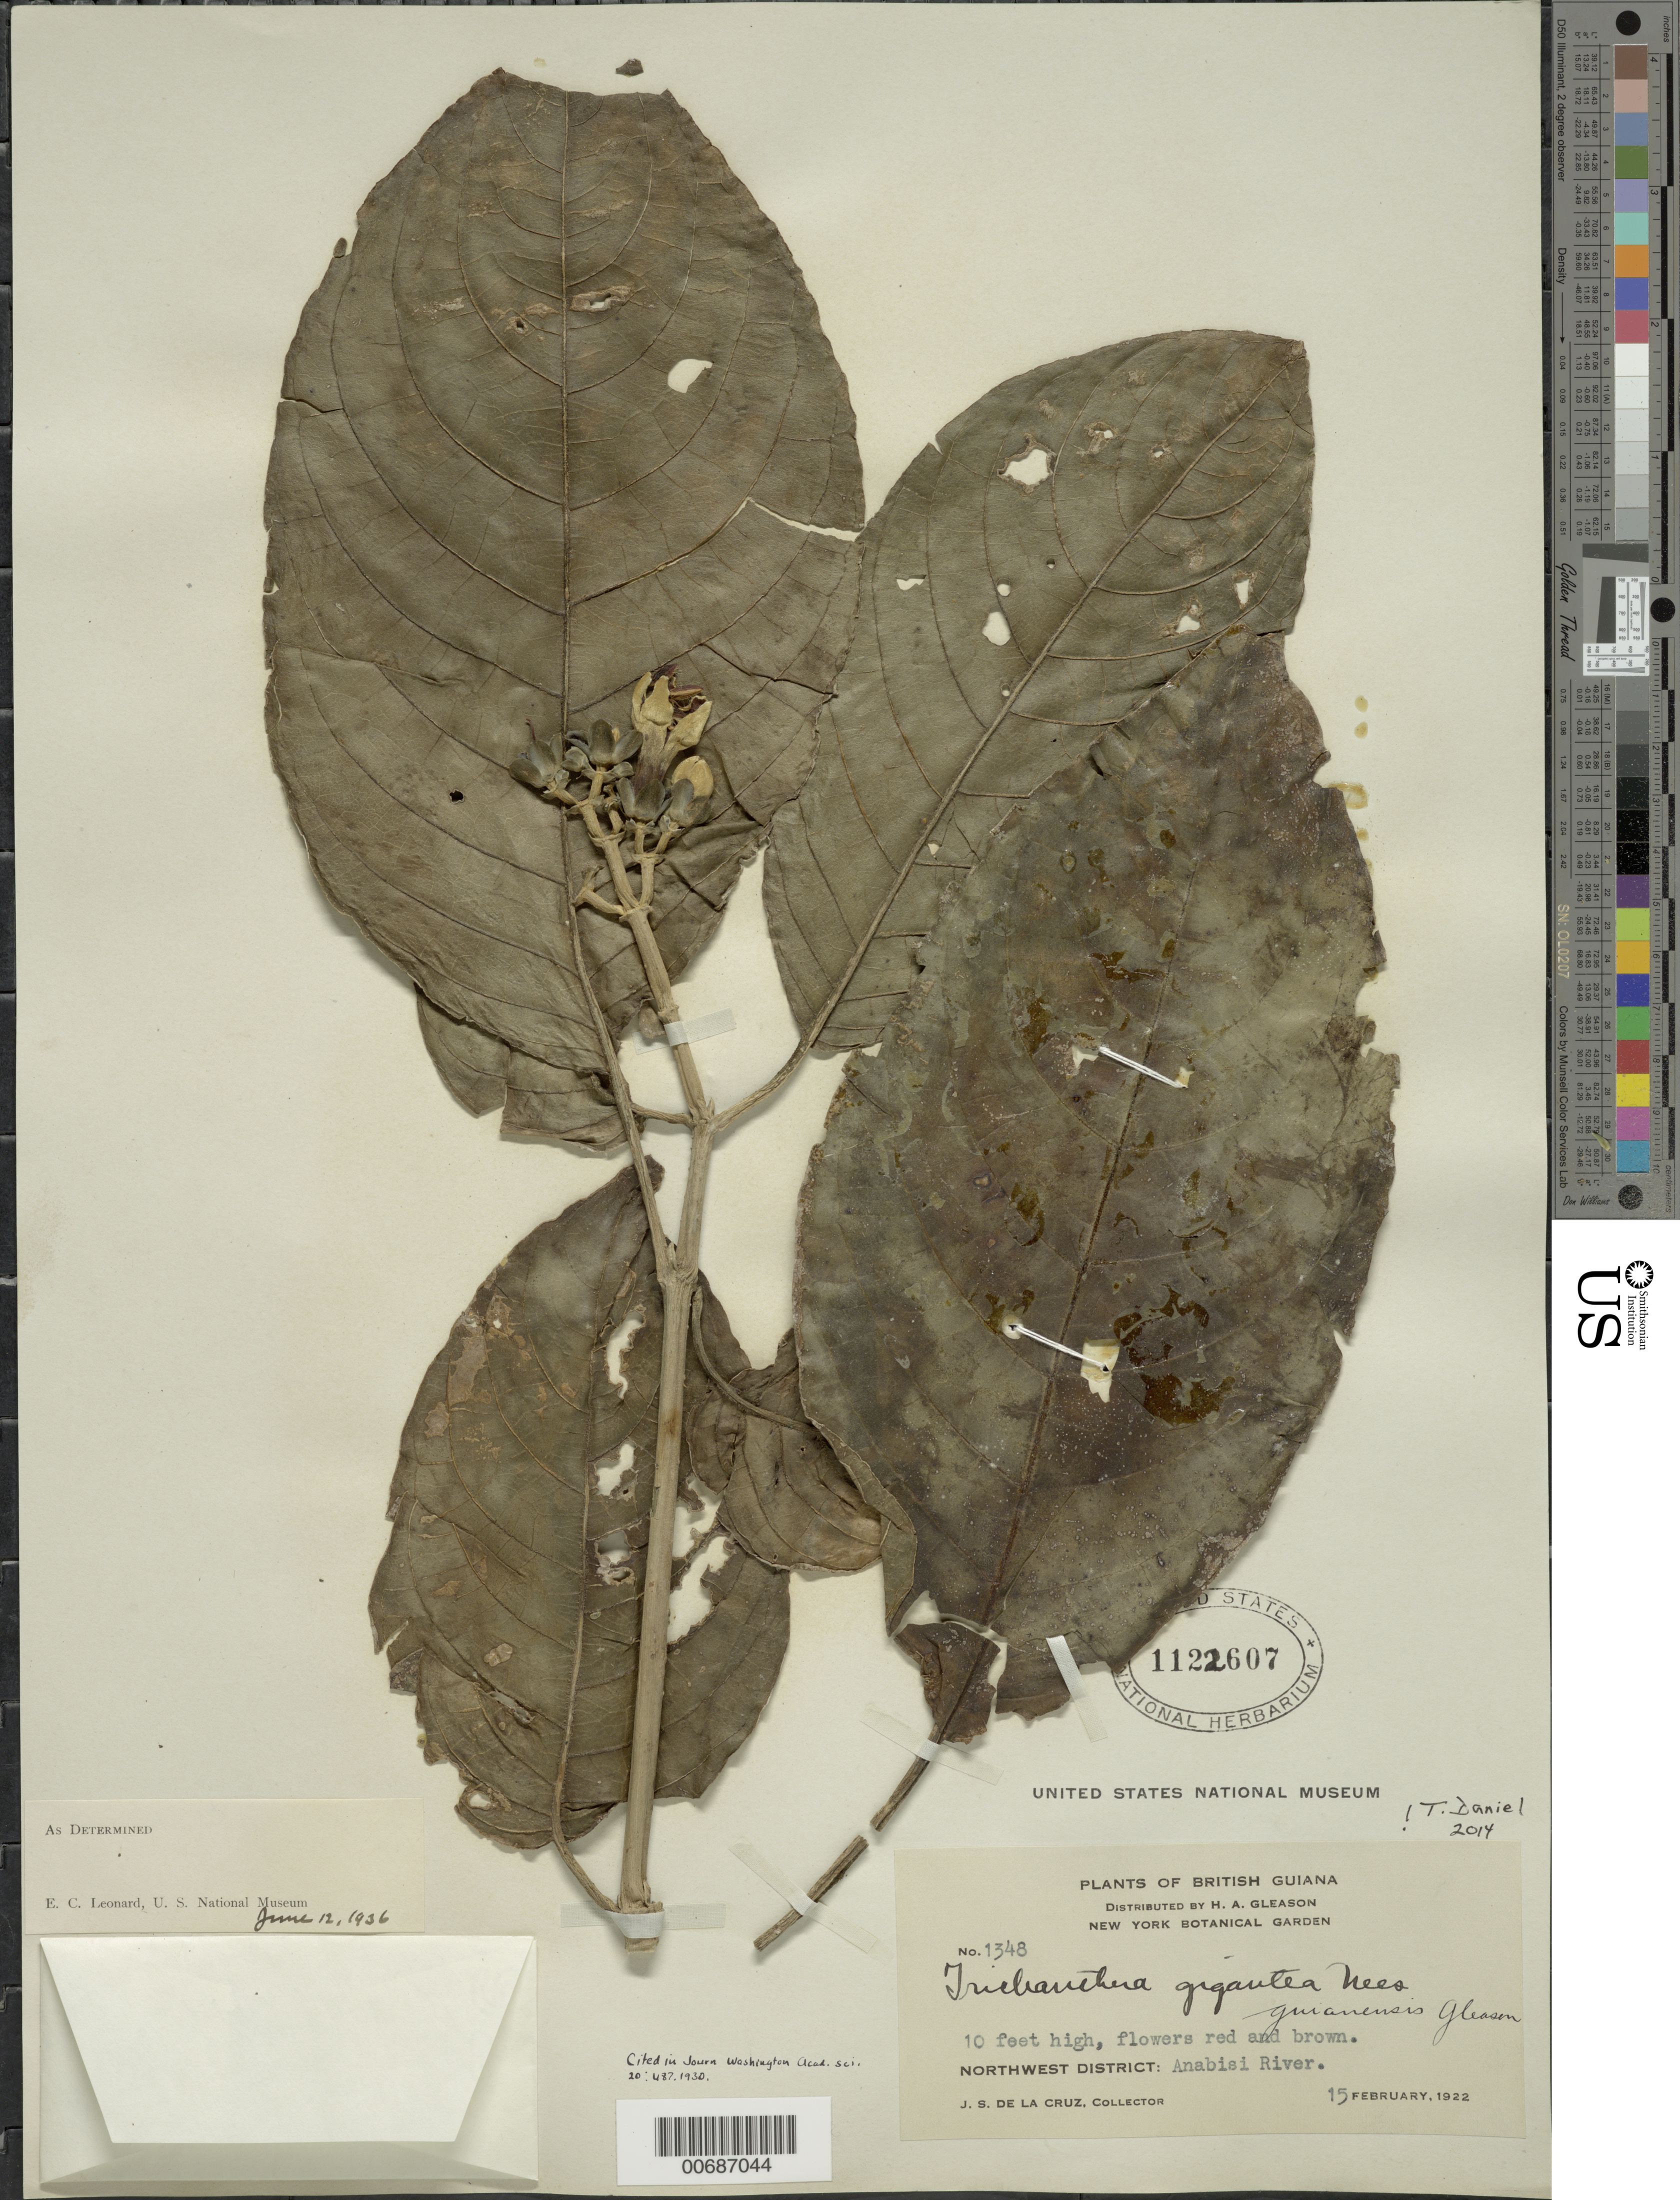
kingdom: Plantae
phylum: Tracheophyta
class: Magnoliopsida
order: Lamiales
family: Acanthaceae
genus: Trichanthera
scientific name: Trichanthera gigantea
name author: (Bonpl.) Nees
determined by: Leonard, Emery C., (US)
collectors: J. S. de la Cruz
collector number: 1348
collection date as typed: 15-Feb-22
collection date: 1922-02-15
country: Guyana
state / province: Barima-Waini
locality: Anabisi River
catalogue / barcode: US 1122607